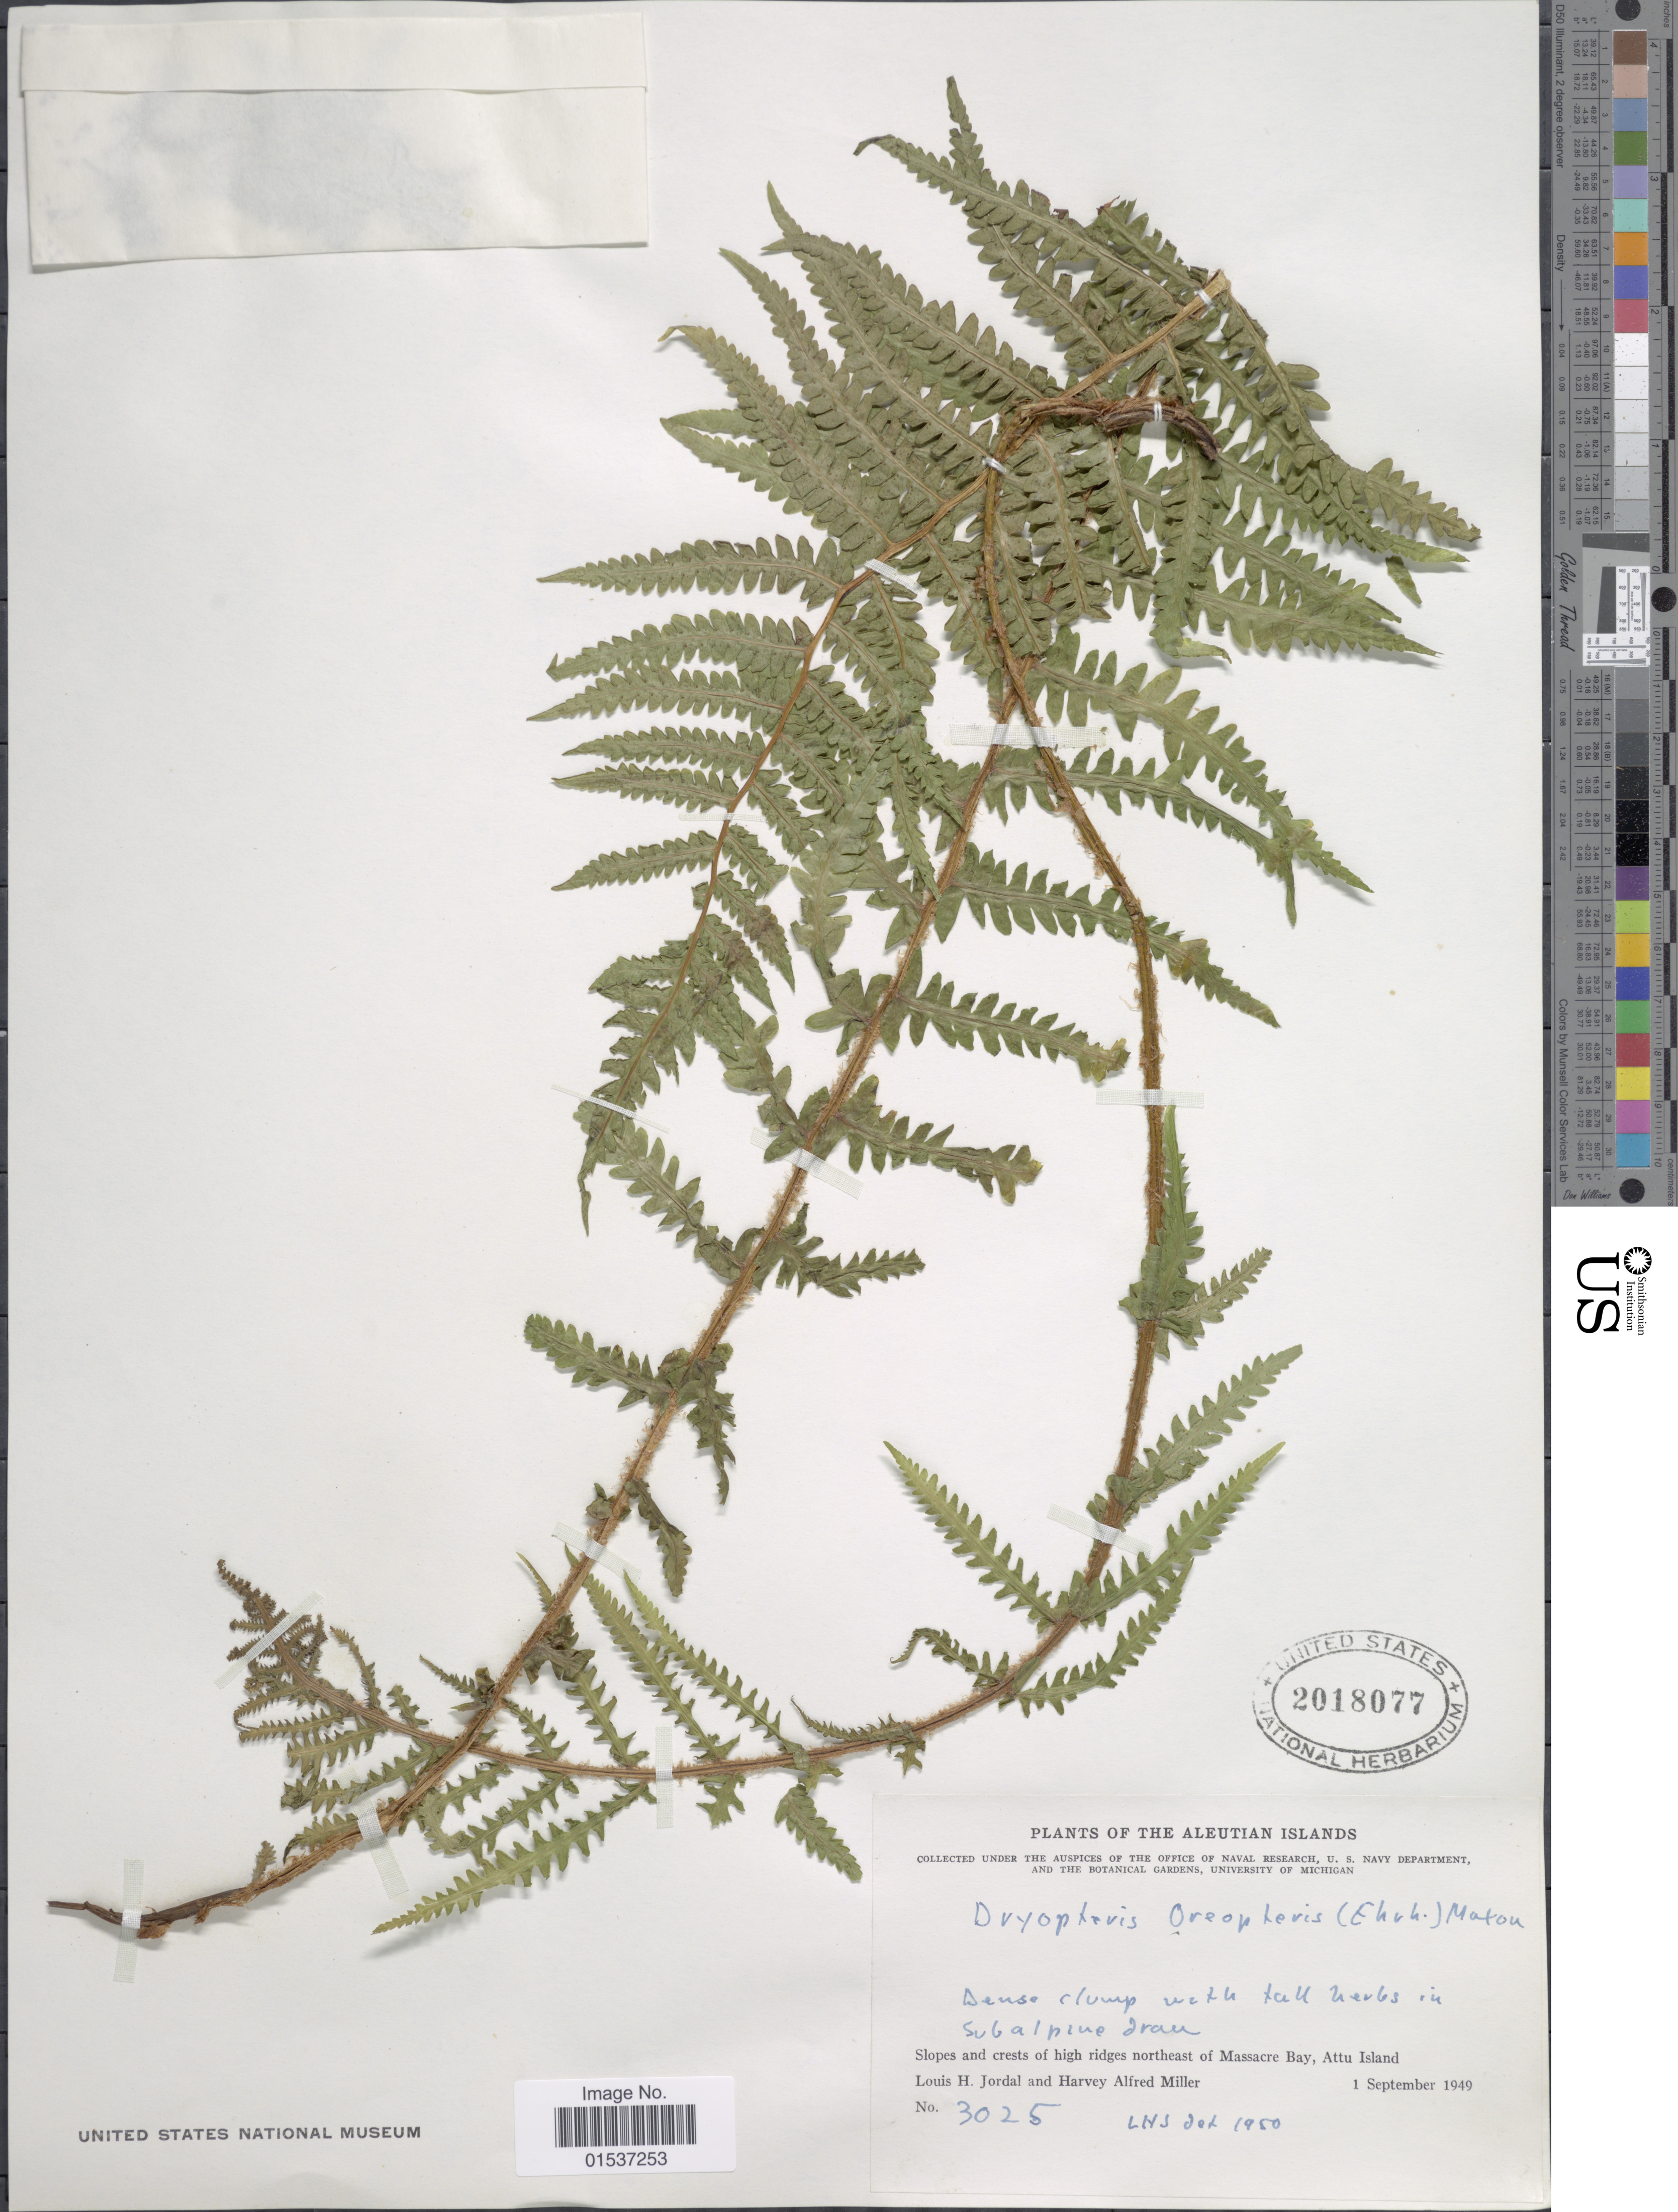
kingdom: Plantae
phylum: Tracheophyta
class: Polypodiopsida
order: Polypodiales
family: Thelypteridaceae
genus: Oreopteris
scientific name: Oreopteris limbosperma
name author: (All.) K. Iwats.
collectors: L. Jordal & H. A. Miller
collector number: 3025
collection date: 1949-09-01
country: United States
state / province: Alaska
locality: Aleutian Islands. Northeast of Massacre Bay, Attu Island.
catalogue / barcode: US 2018077